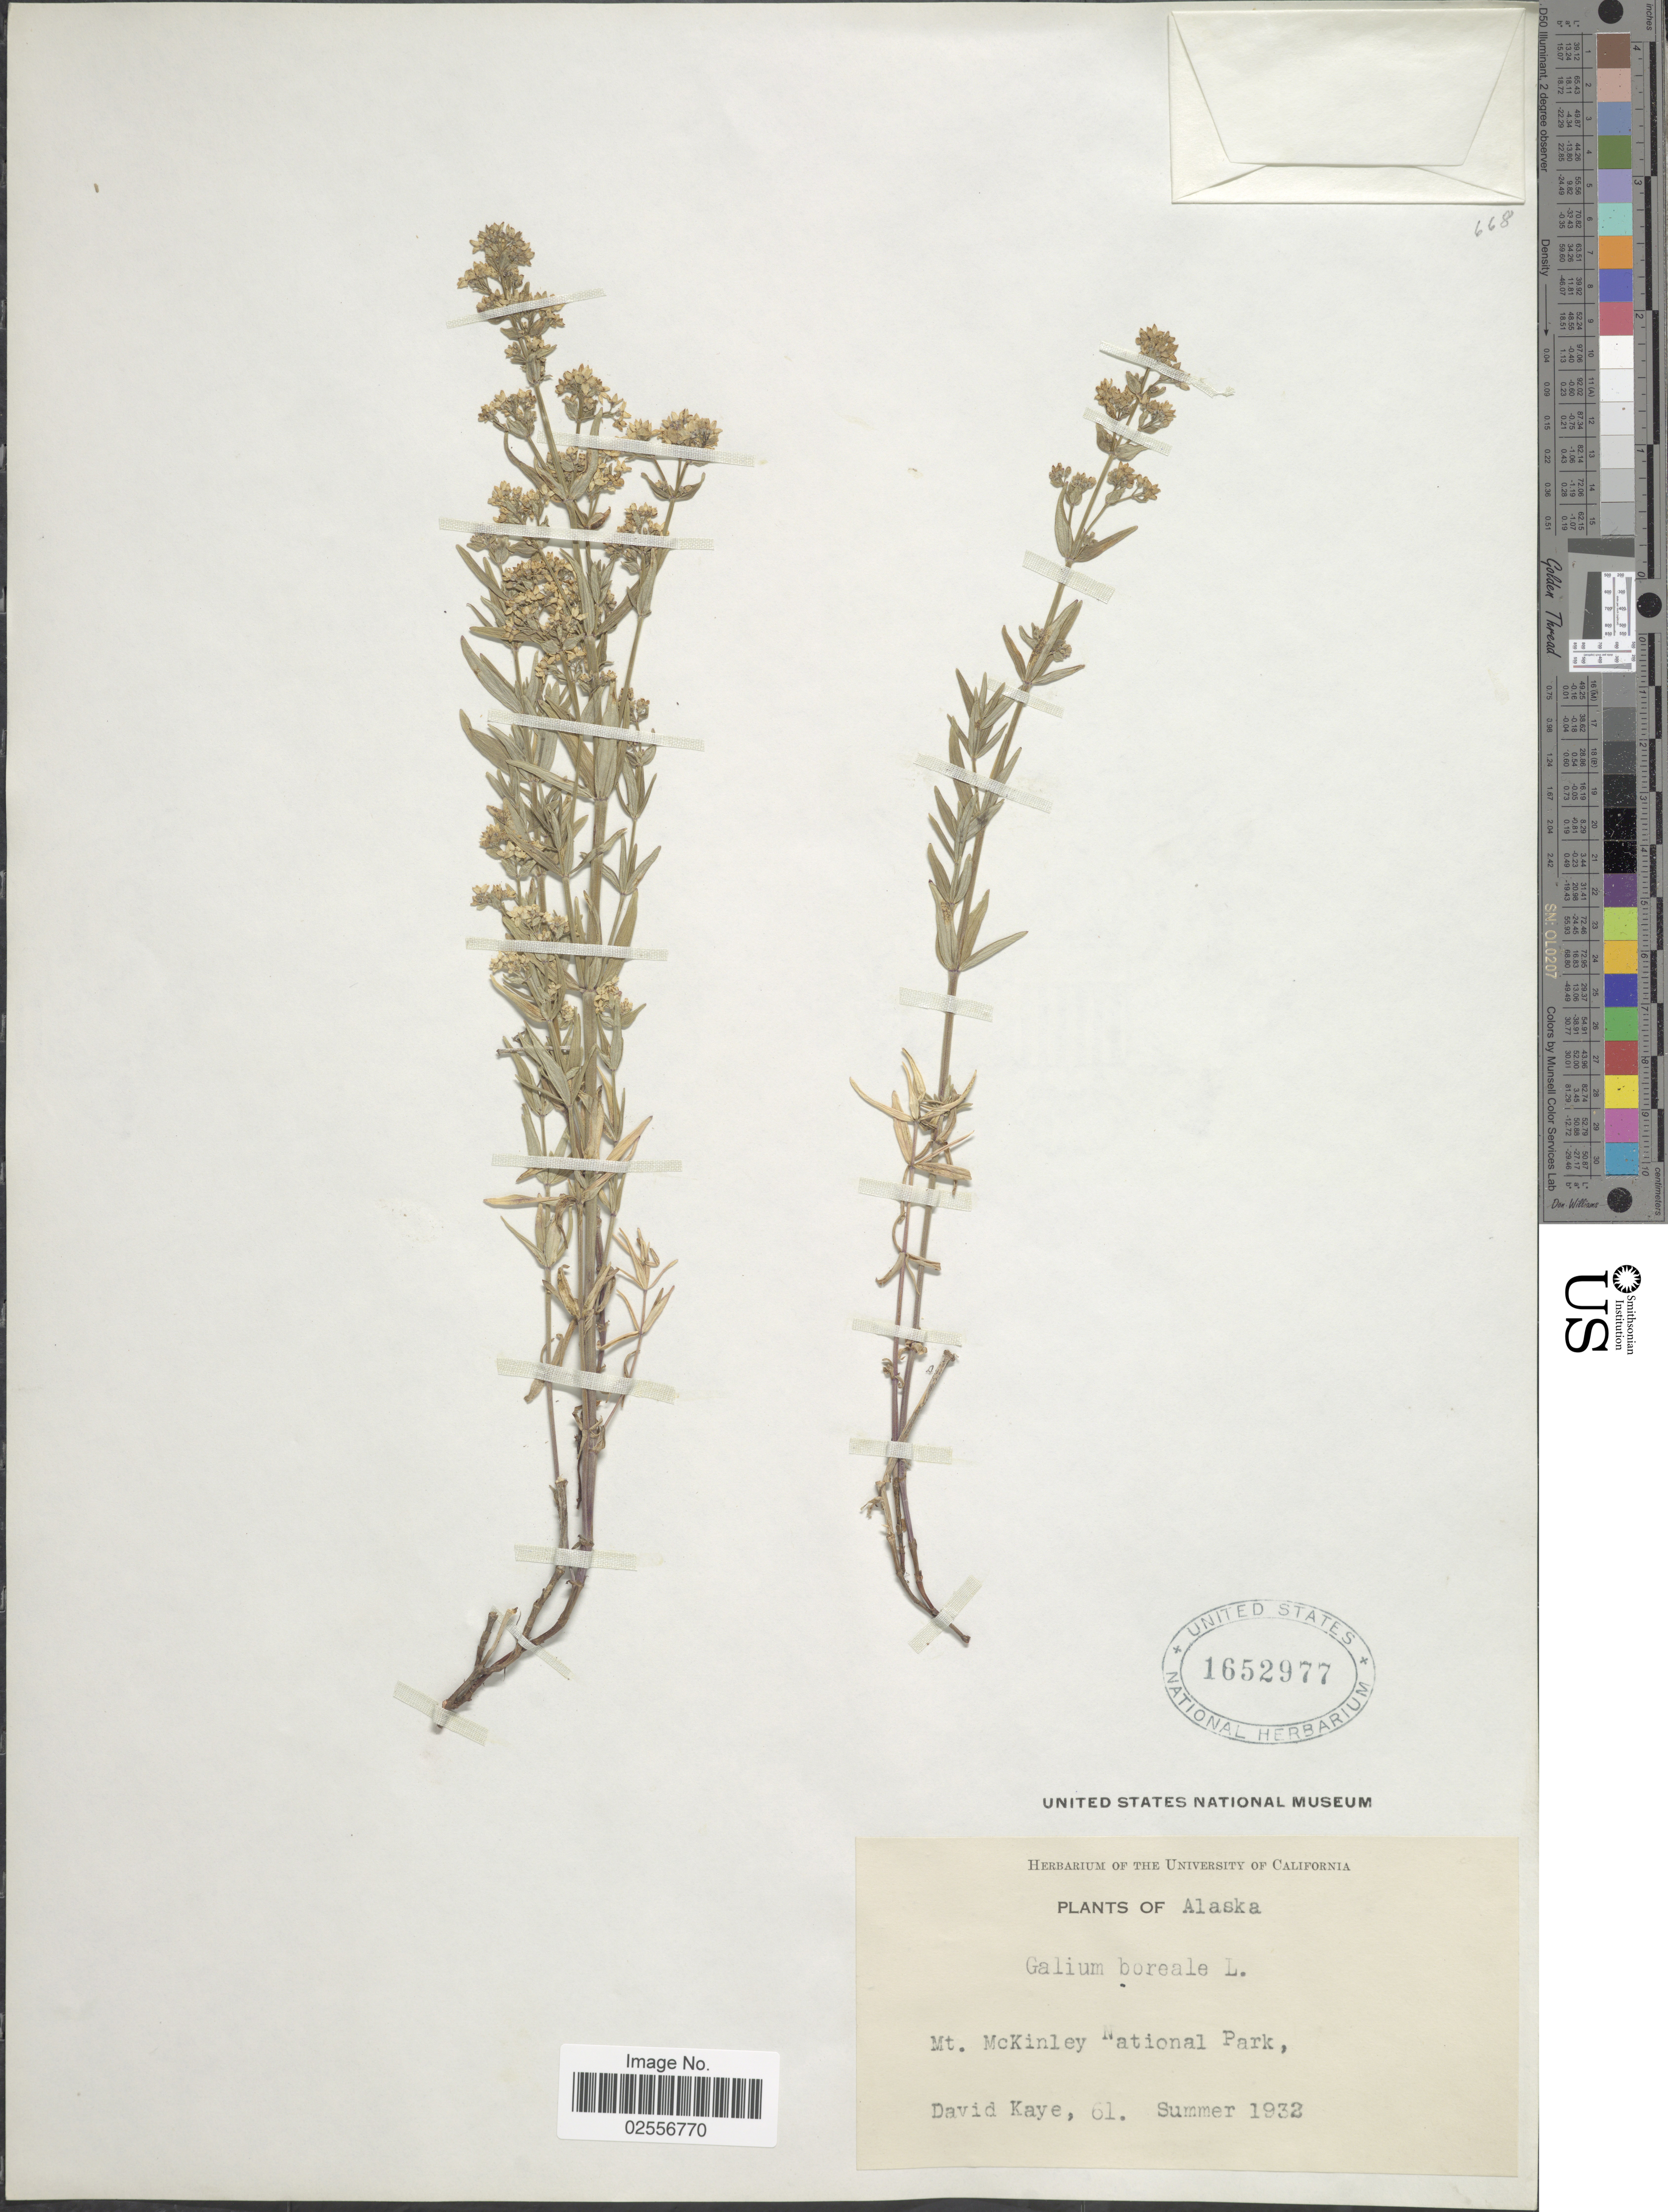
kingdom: Plantae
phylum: Tracheophyta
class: Magnoliopsida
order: Gentianales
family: Rubiaceae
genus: Galium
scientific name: Galium boreale L.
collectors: D. Kaye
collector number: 61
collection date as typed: Summer 1932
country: United States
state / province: Alaska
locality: Mt. McKinley National Park.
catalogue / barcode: US 1652977